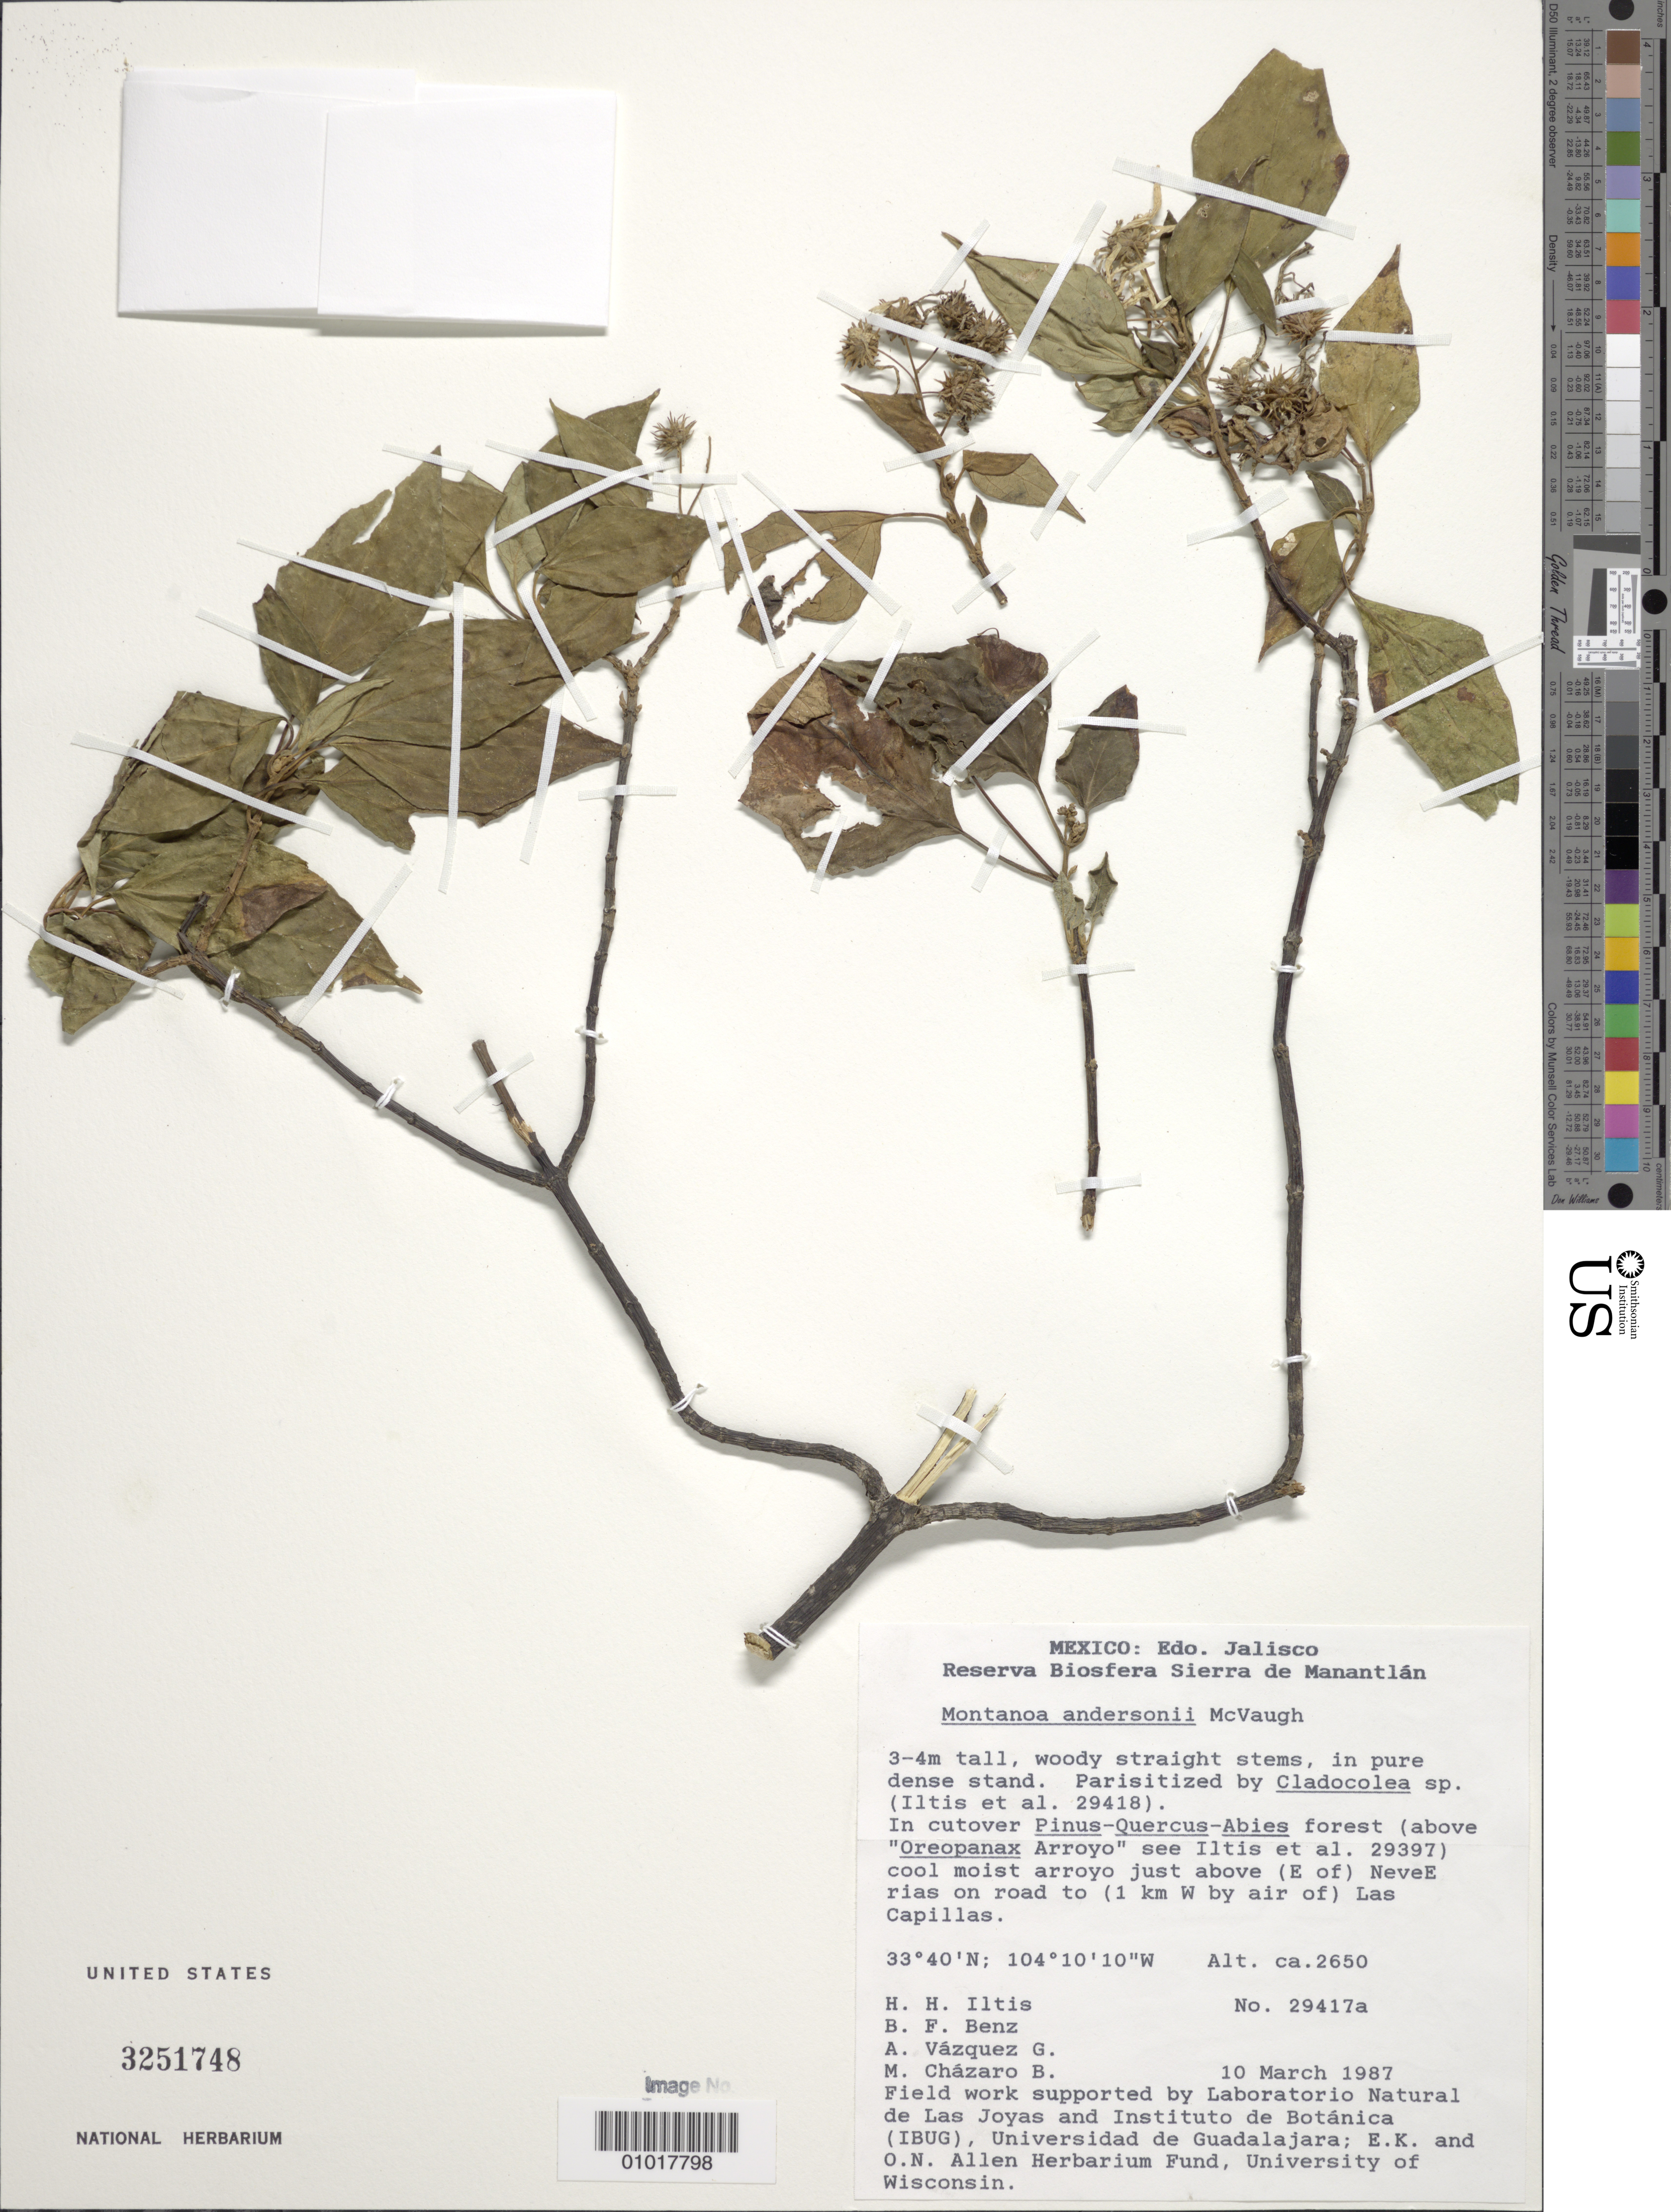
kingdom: Plantae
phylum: Tracheophyta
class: Magnoliopsida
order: Asterales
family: Asteraceae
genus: Montanoa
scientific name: Montanoa andersonii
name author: McVaugh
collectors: H. H. Iltis, B. F. Benz, A. Vazquez & M. de J. Cházaro Basáñoez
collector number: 29417a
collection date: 1987-03-10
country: Mexico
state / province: Jalisco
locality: Just above (E of) Nevee rias on road to (1 km W by air of) Las Capillas.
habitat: In pure dense sand. In cutover Pinus-Quercus-Abies forest (above "Oreopanax Arroyo" see Iltis et al. 29397) cool moist arroyo.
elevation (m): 2650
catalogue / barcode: US 3251748